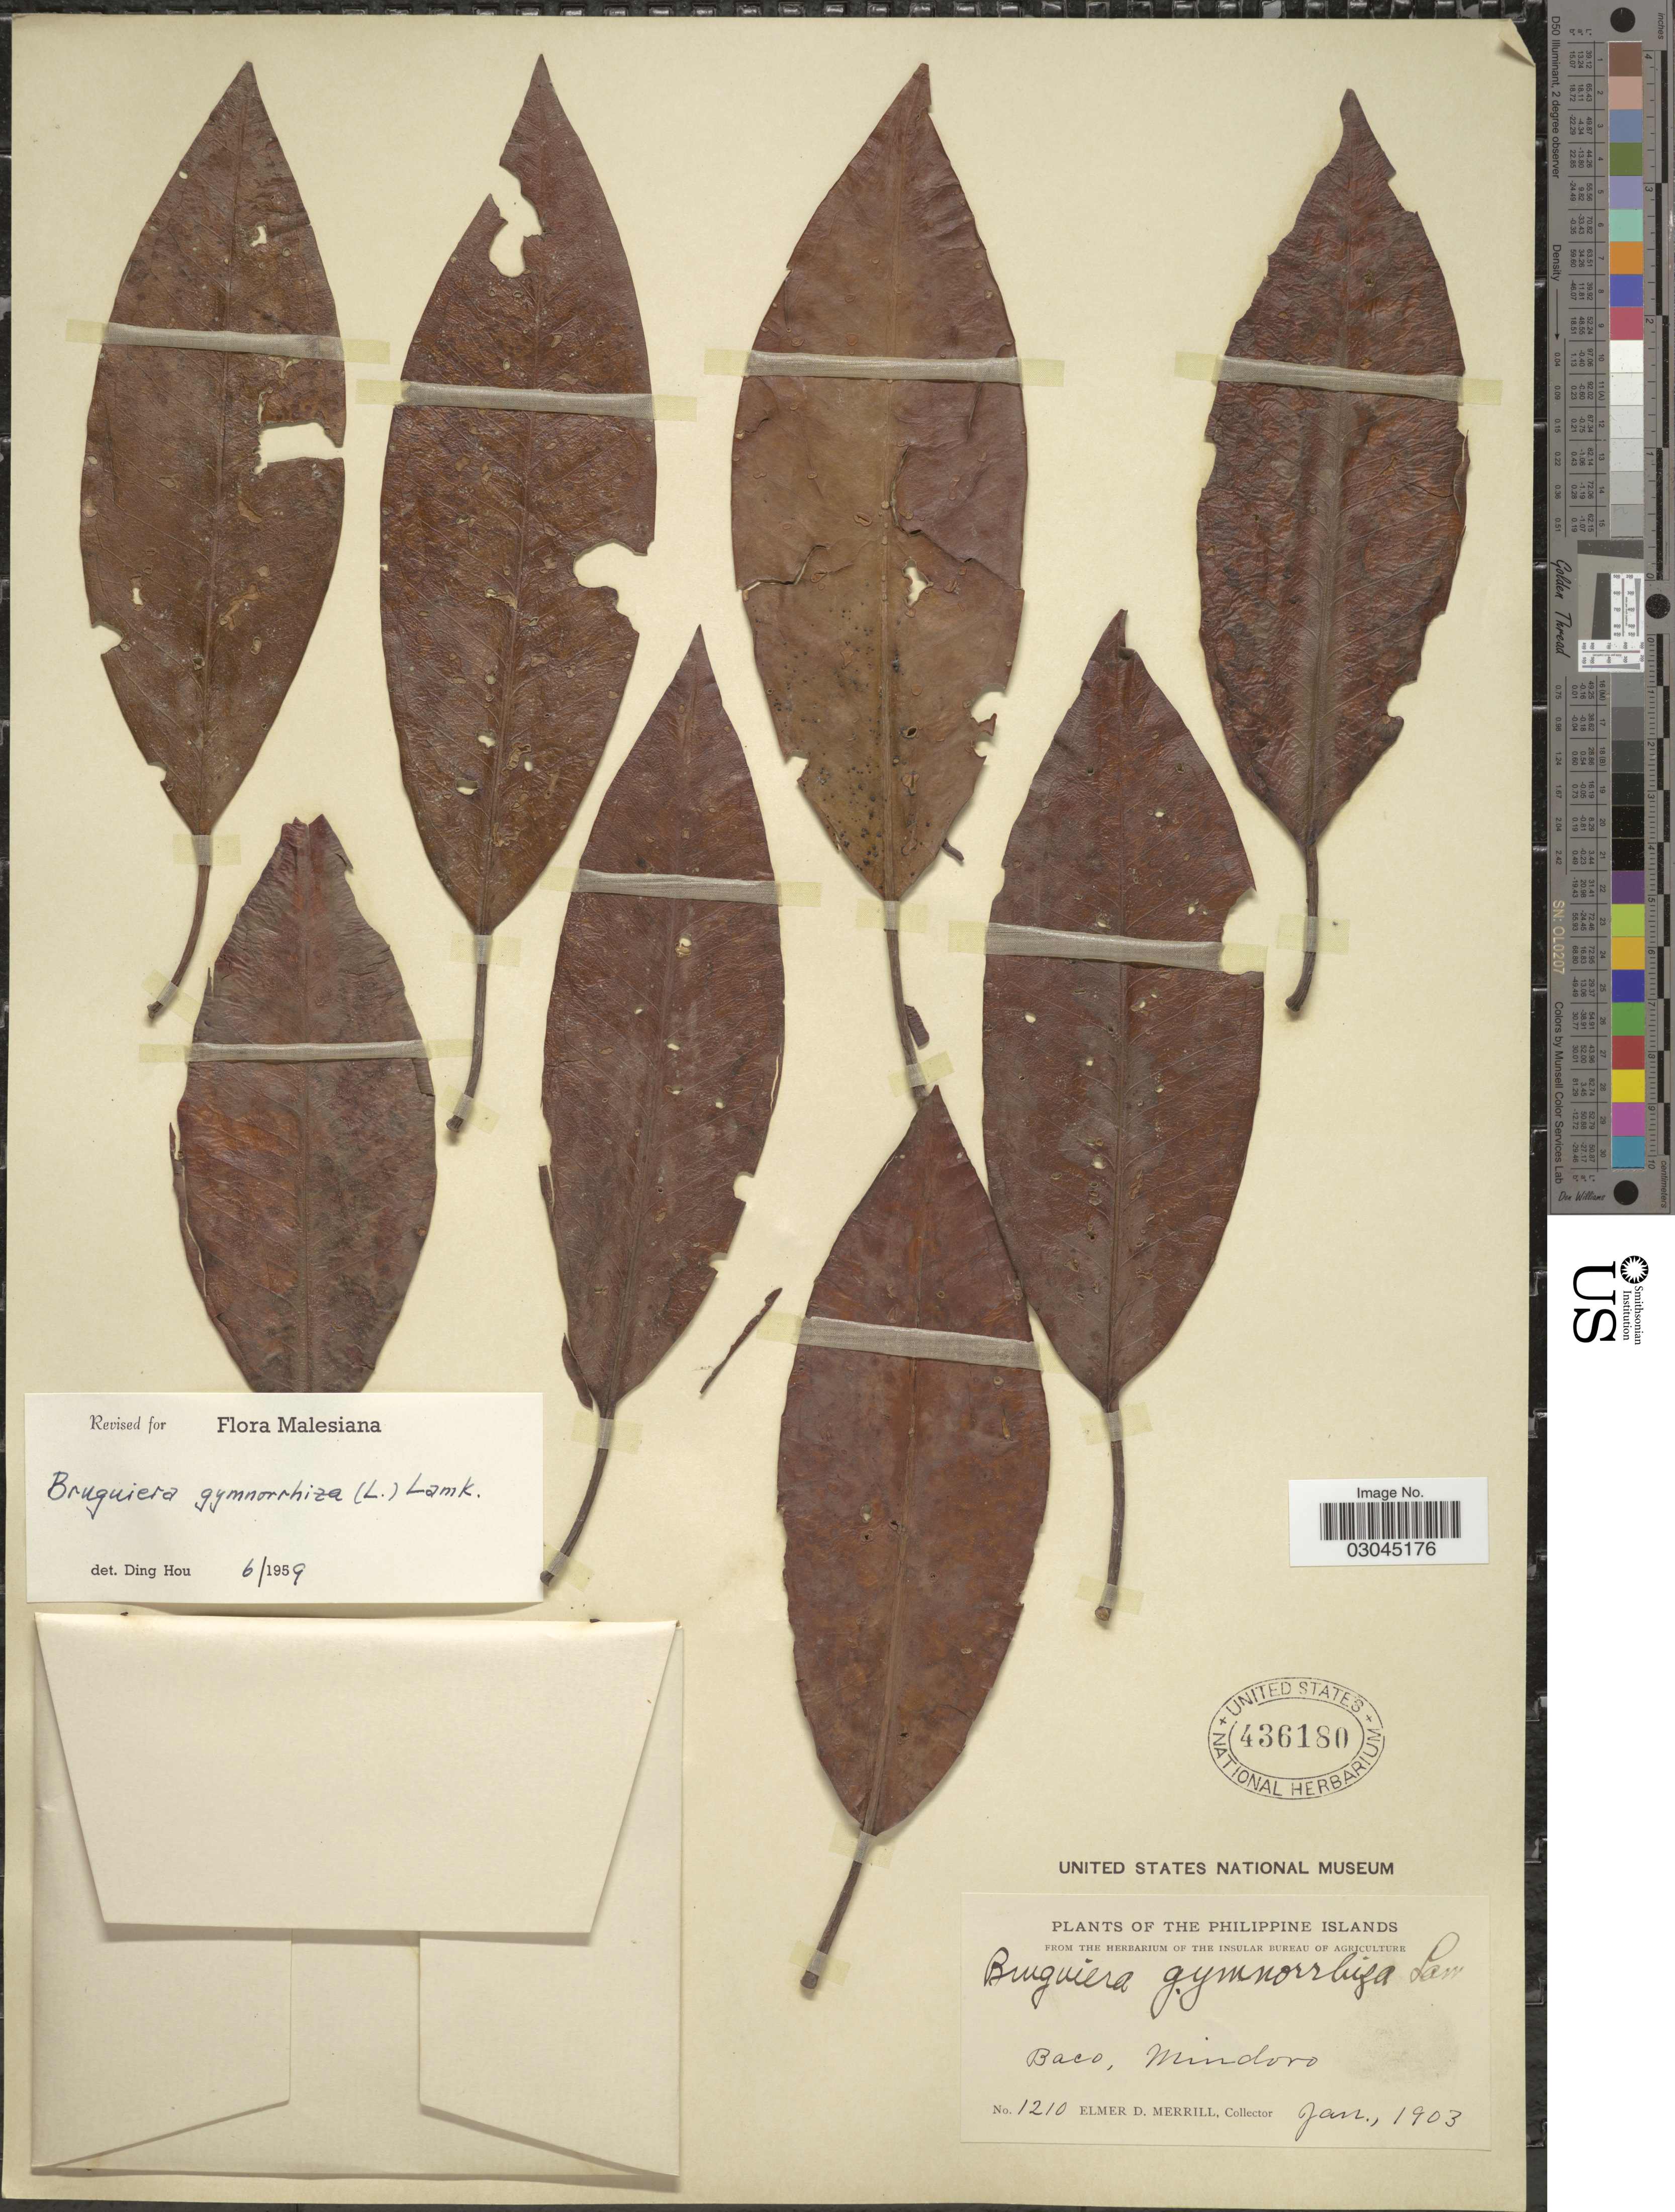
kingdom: Plantae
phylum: Tracheophyta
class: Magnoliopsida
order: Malpighiales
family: Rhizophoraceae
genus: Bruguiera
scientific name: Bruguiera gymnorhiza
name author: (L.) Savigny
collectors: E. D. Merrill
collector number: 1210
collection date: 1903-01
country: Philippines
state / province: Mimaropa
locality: Baco, Mindoro.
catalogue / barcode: US 436180